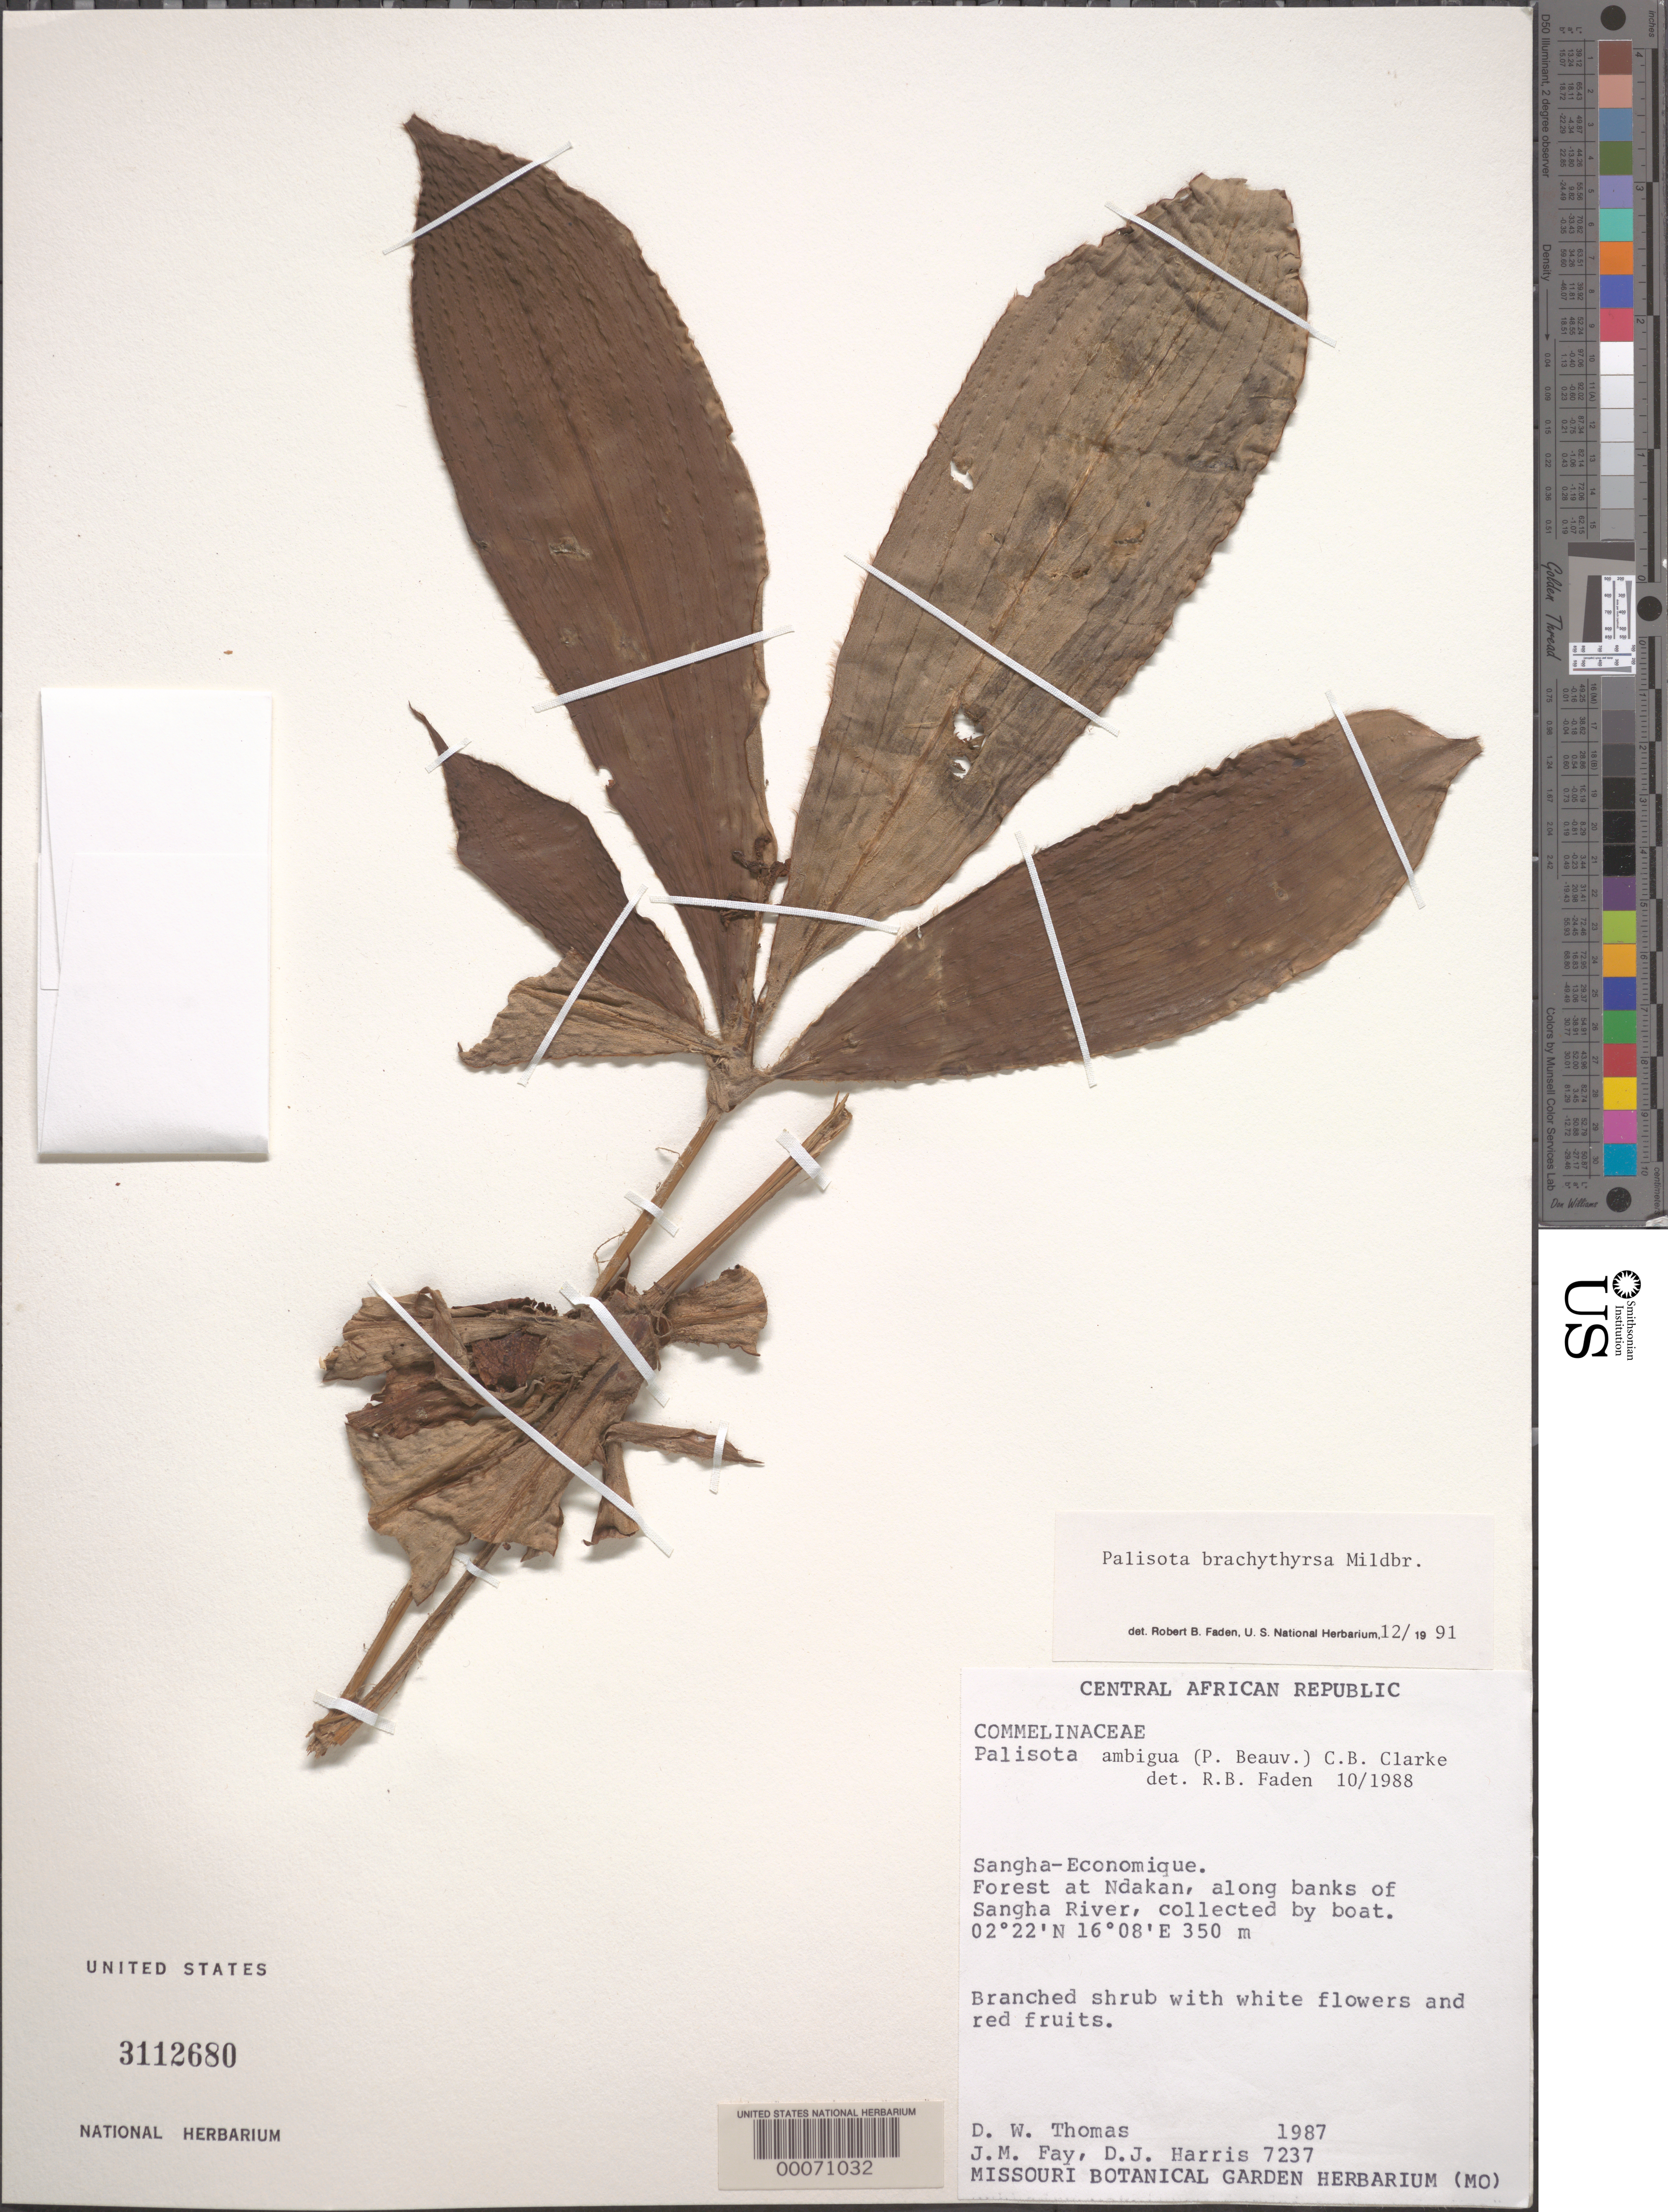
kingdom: Plantae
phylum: Tracheophyta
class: Liliopsida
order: Commelinales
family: Commelinaceae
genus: Palisota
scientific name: Palisota brachythyrsa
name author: Mildbr.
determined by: Faden, Robert B., (US), Smithsonian Institution - National Museum of Natural History (UNITED STATES)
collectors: J. M. Fay & D. J. Harris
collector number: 7237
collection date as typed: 1987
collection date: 1987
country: Central African Republic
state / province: Sangha-Mbaere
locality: Economique, forest at Ndakan, along banks of Sangha River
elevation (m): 350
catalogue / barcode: US 3112680